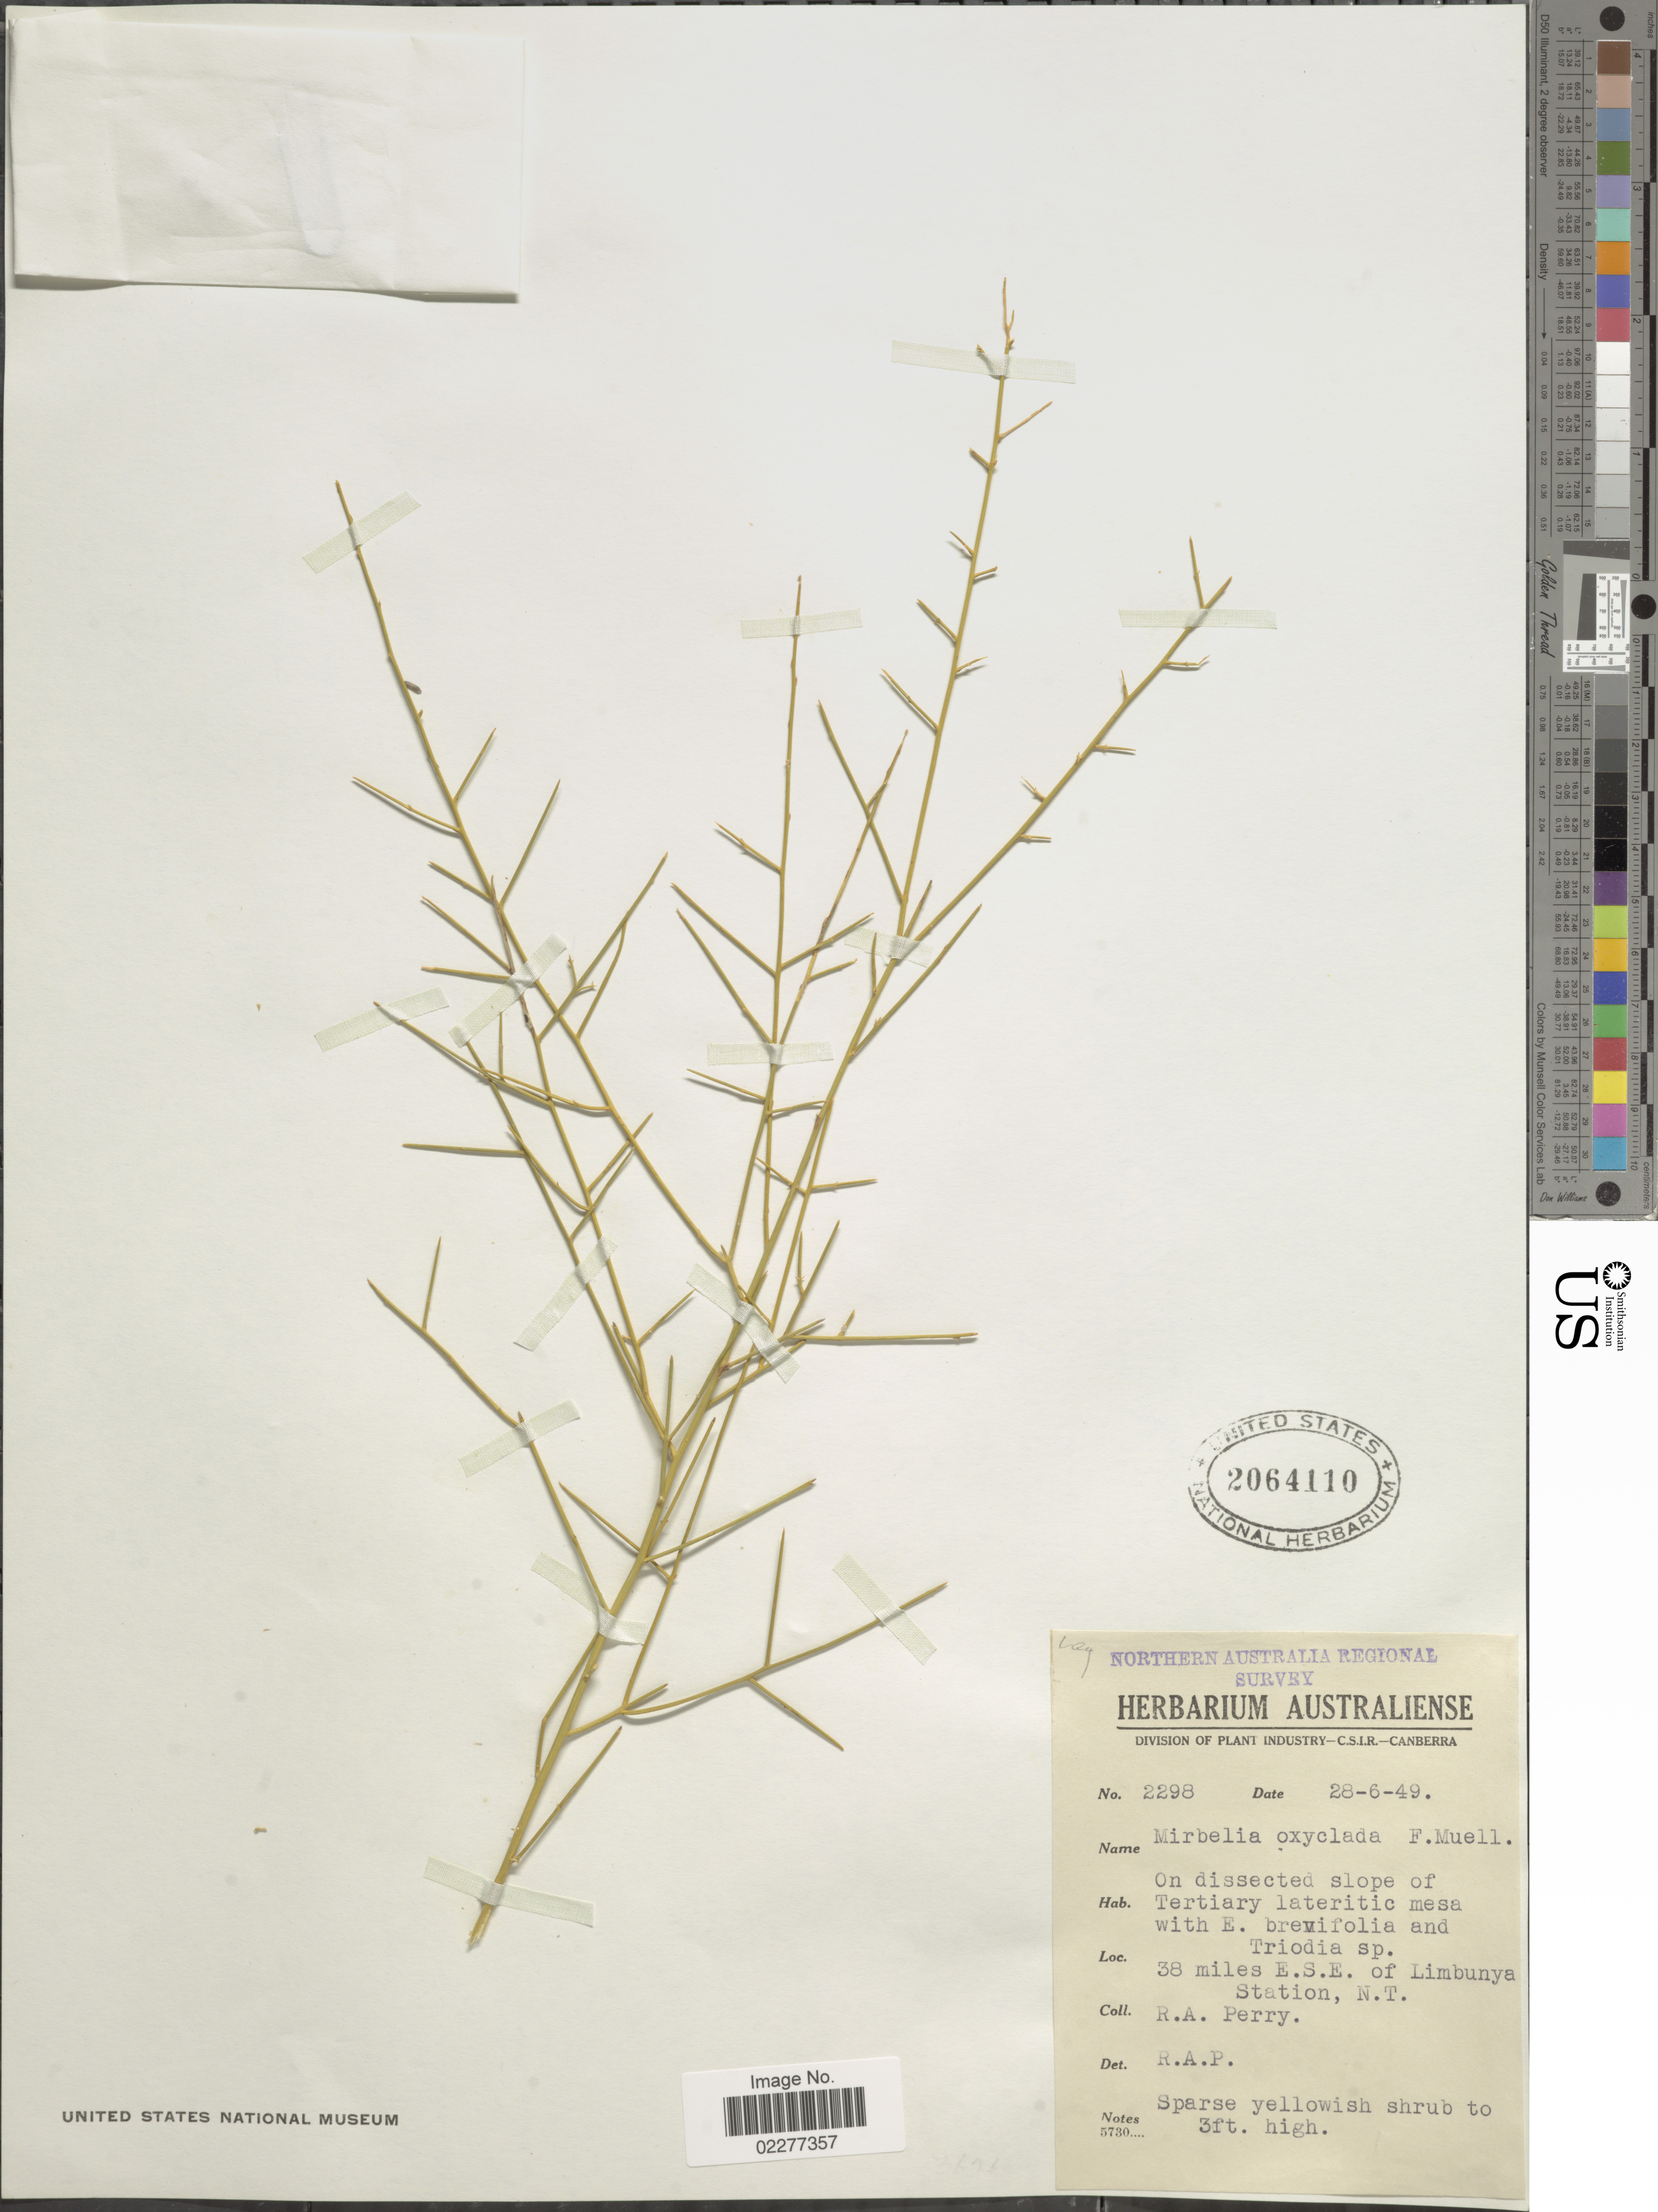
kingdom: Plantae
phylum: Tracheophyta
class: Magnoliopsida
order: Fabales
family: Fabaceae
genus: Mirbelia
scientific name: Mirbelia oxyclada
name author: F. Muell.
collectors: Perry, R. A.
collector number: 2298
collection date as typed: Transcribed d/m/y: 28/6/49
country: Australia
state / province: Northern Territory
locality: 38 miles E.S.E of Limbunya Station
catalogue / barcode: US 2064110